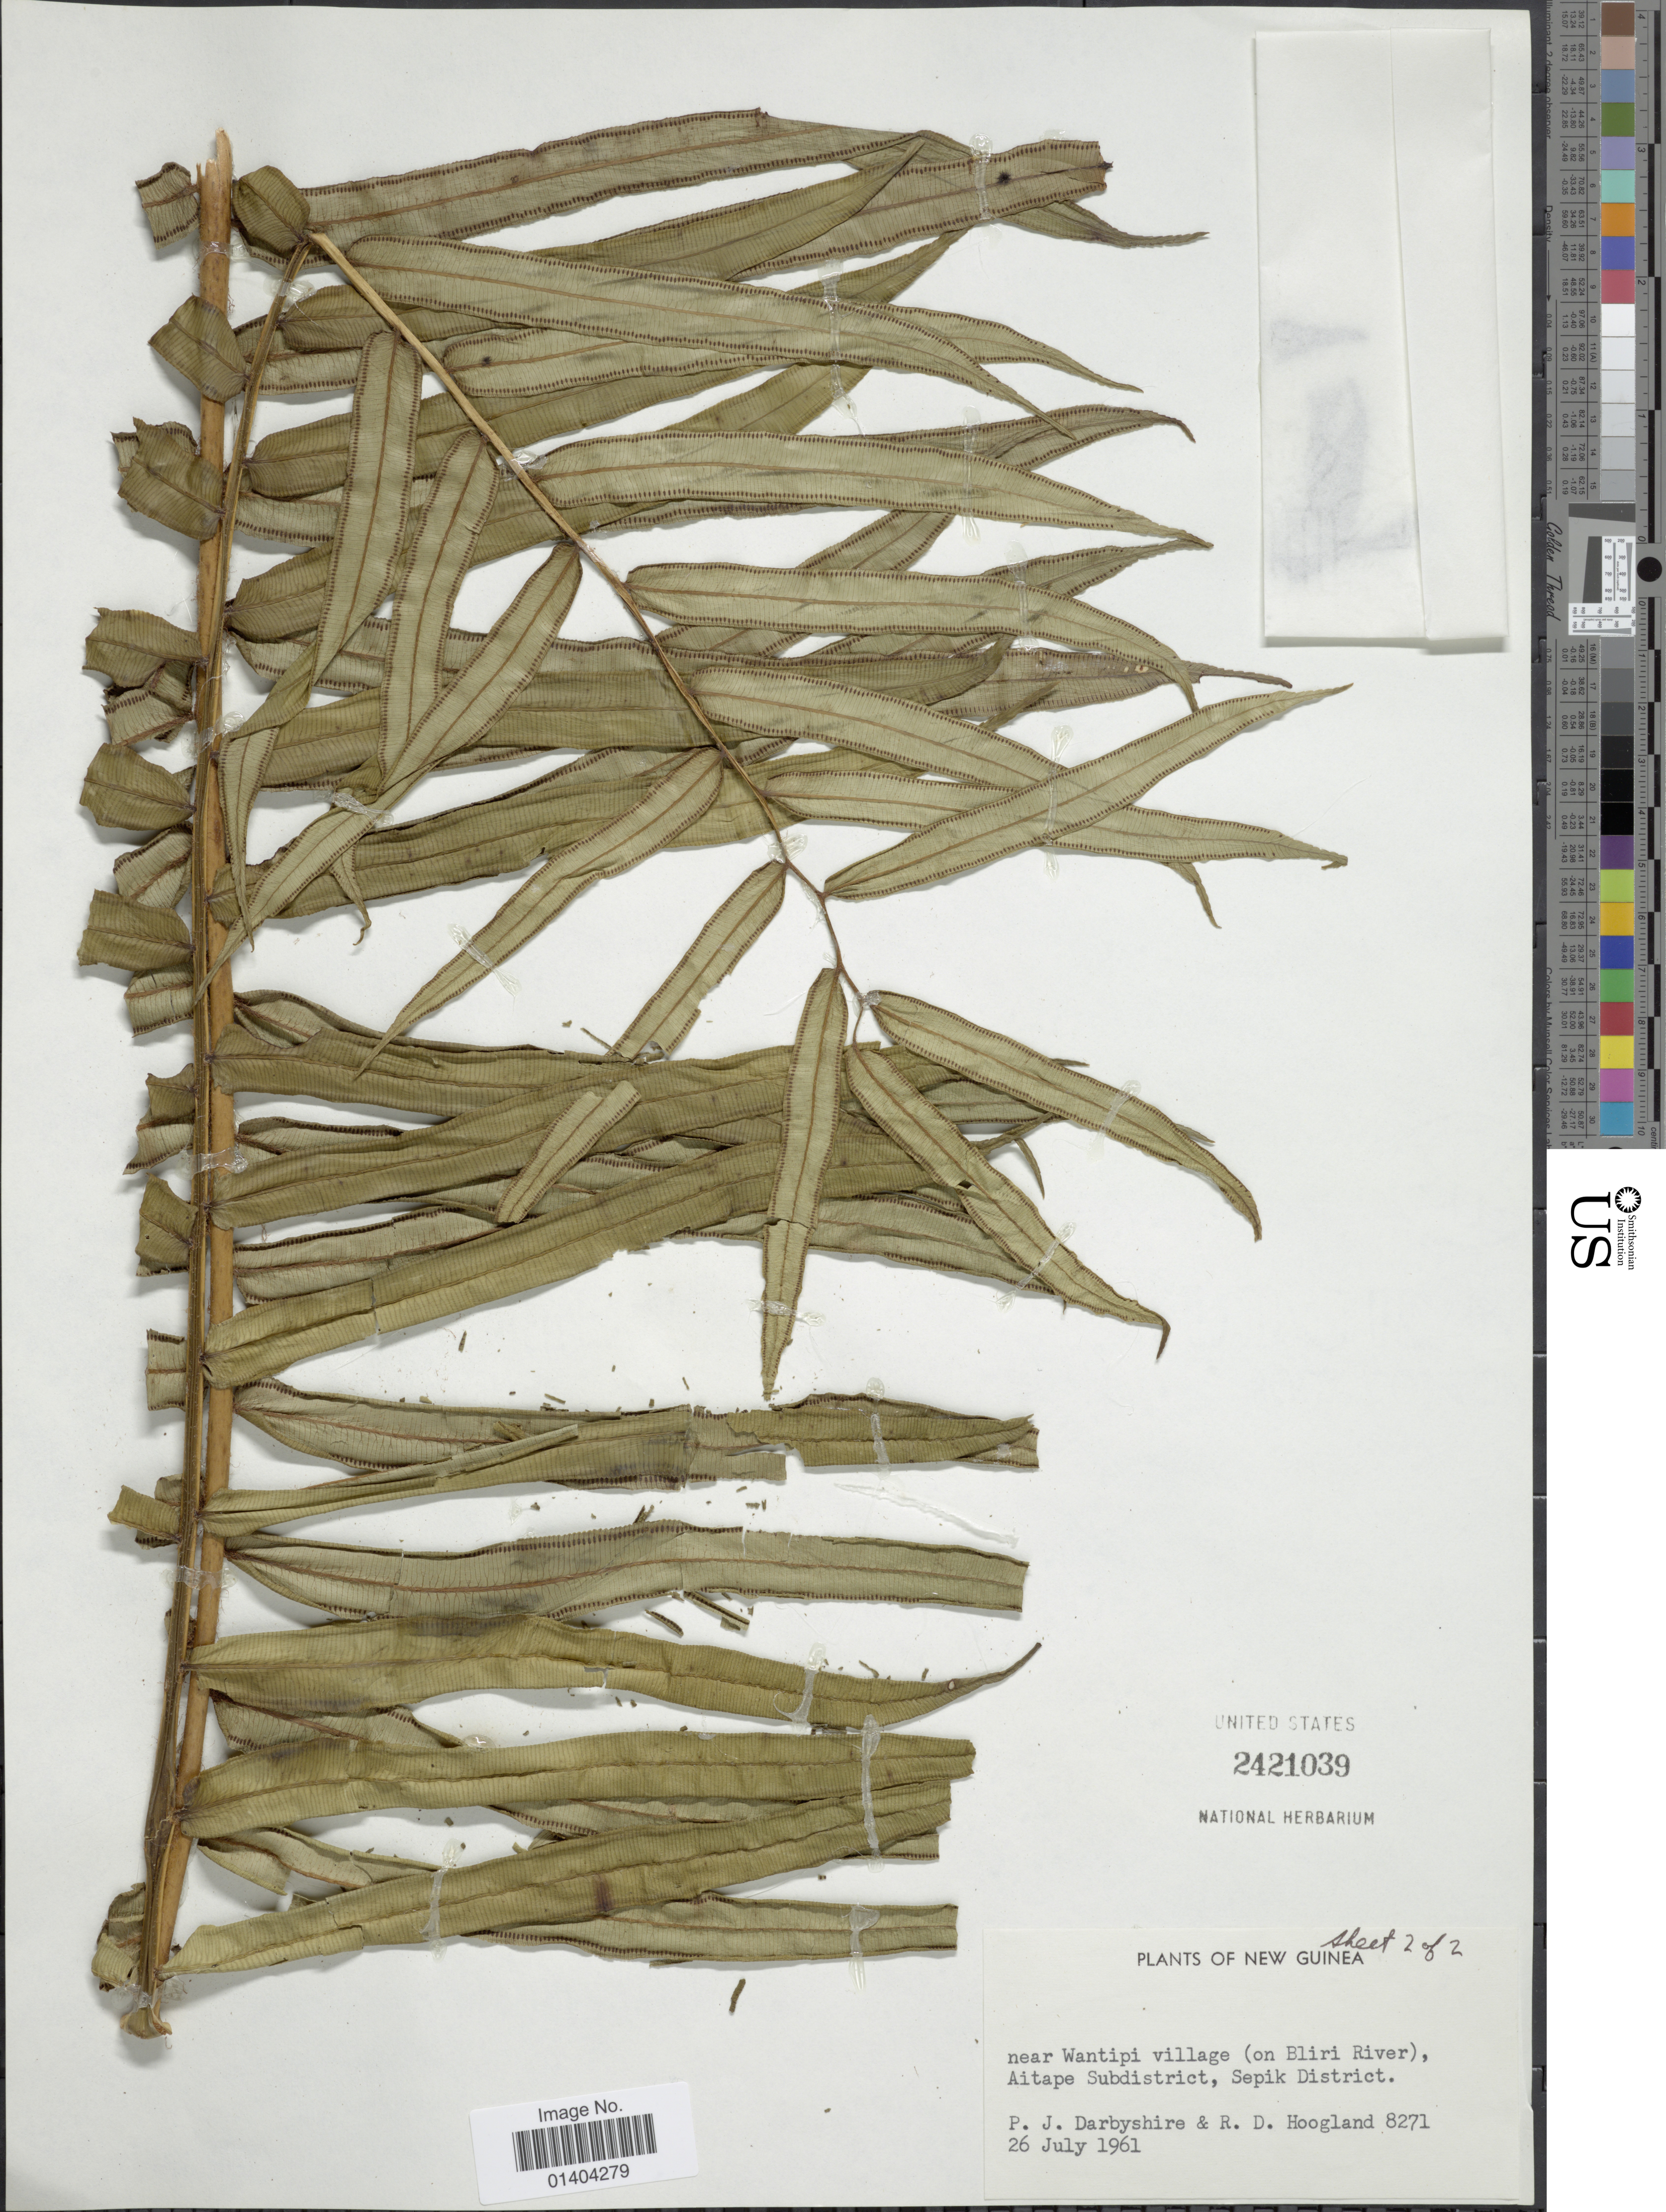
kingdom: Plantae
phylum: Tracheophyta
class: Polypodiopsida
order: Marattiales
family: Marattiaceae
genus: Angiopteris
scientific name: Angiopteris sp.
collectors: P. Darbyshire & R. D. Hoogland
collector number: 8271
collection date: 1961-07-26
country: Papua New Guinea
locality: New Guinea, near Wantipi village (on Bliri River), Aitape Subdistrict, Sepik District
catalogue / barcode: US 2421039